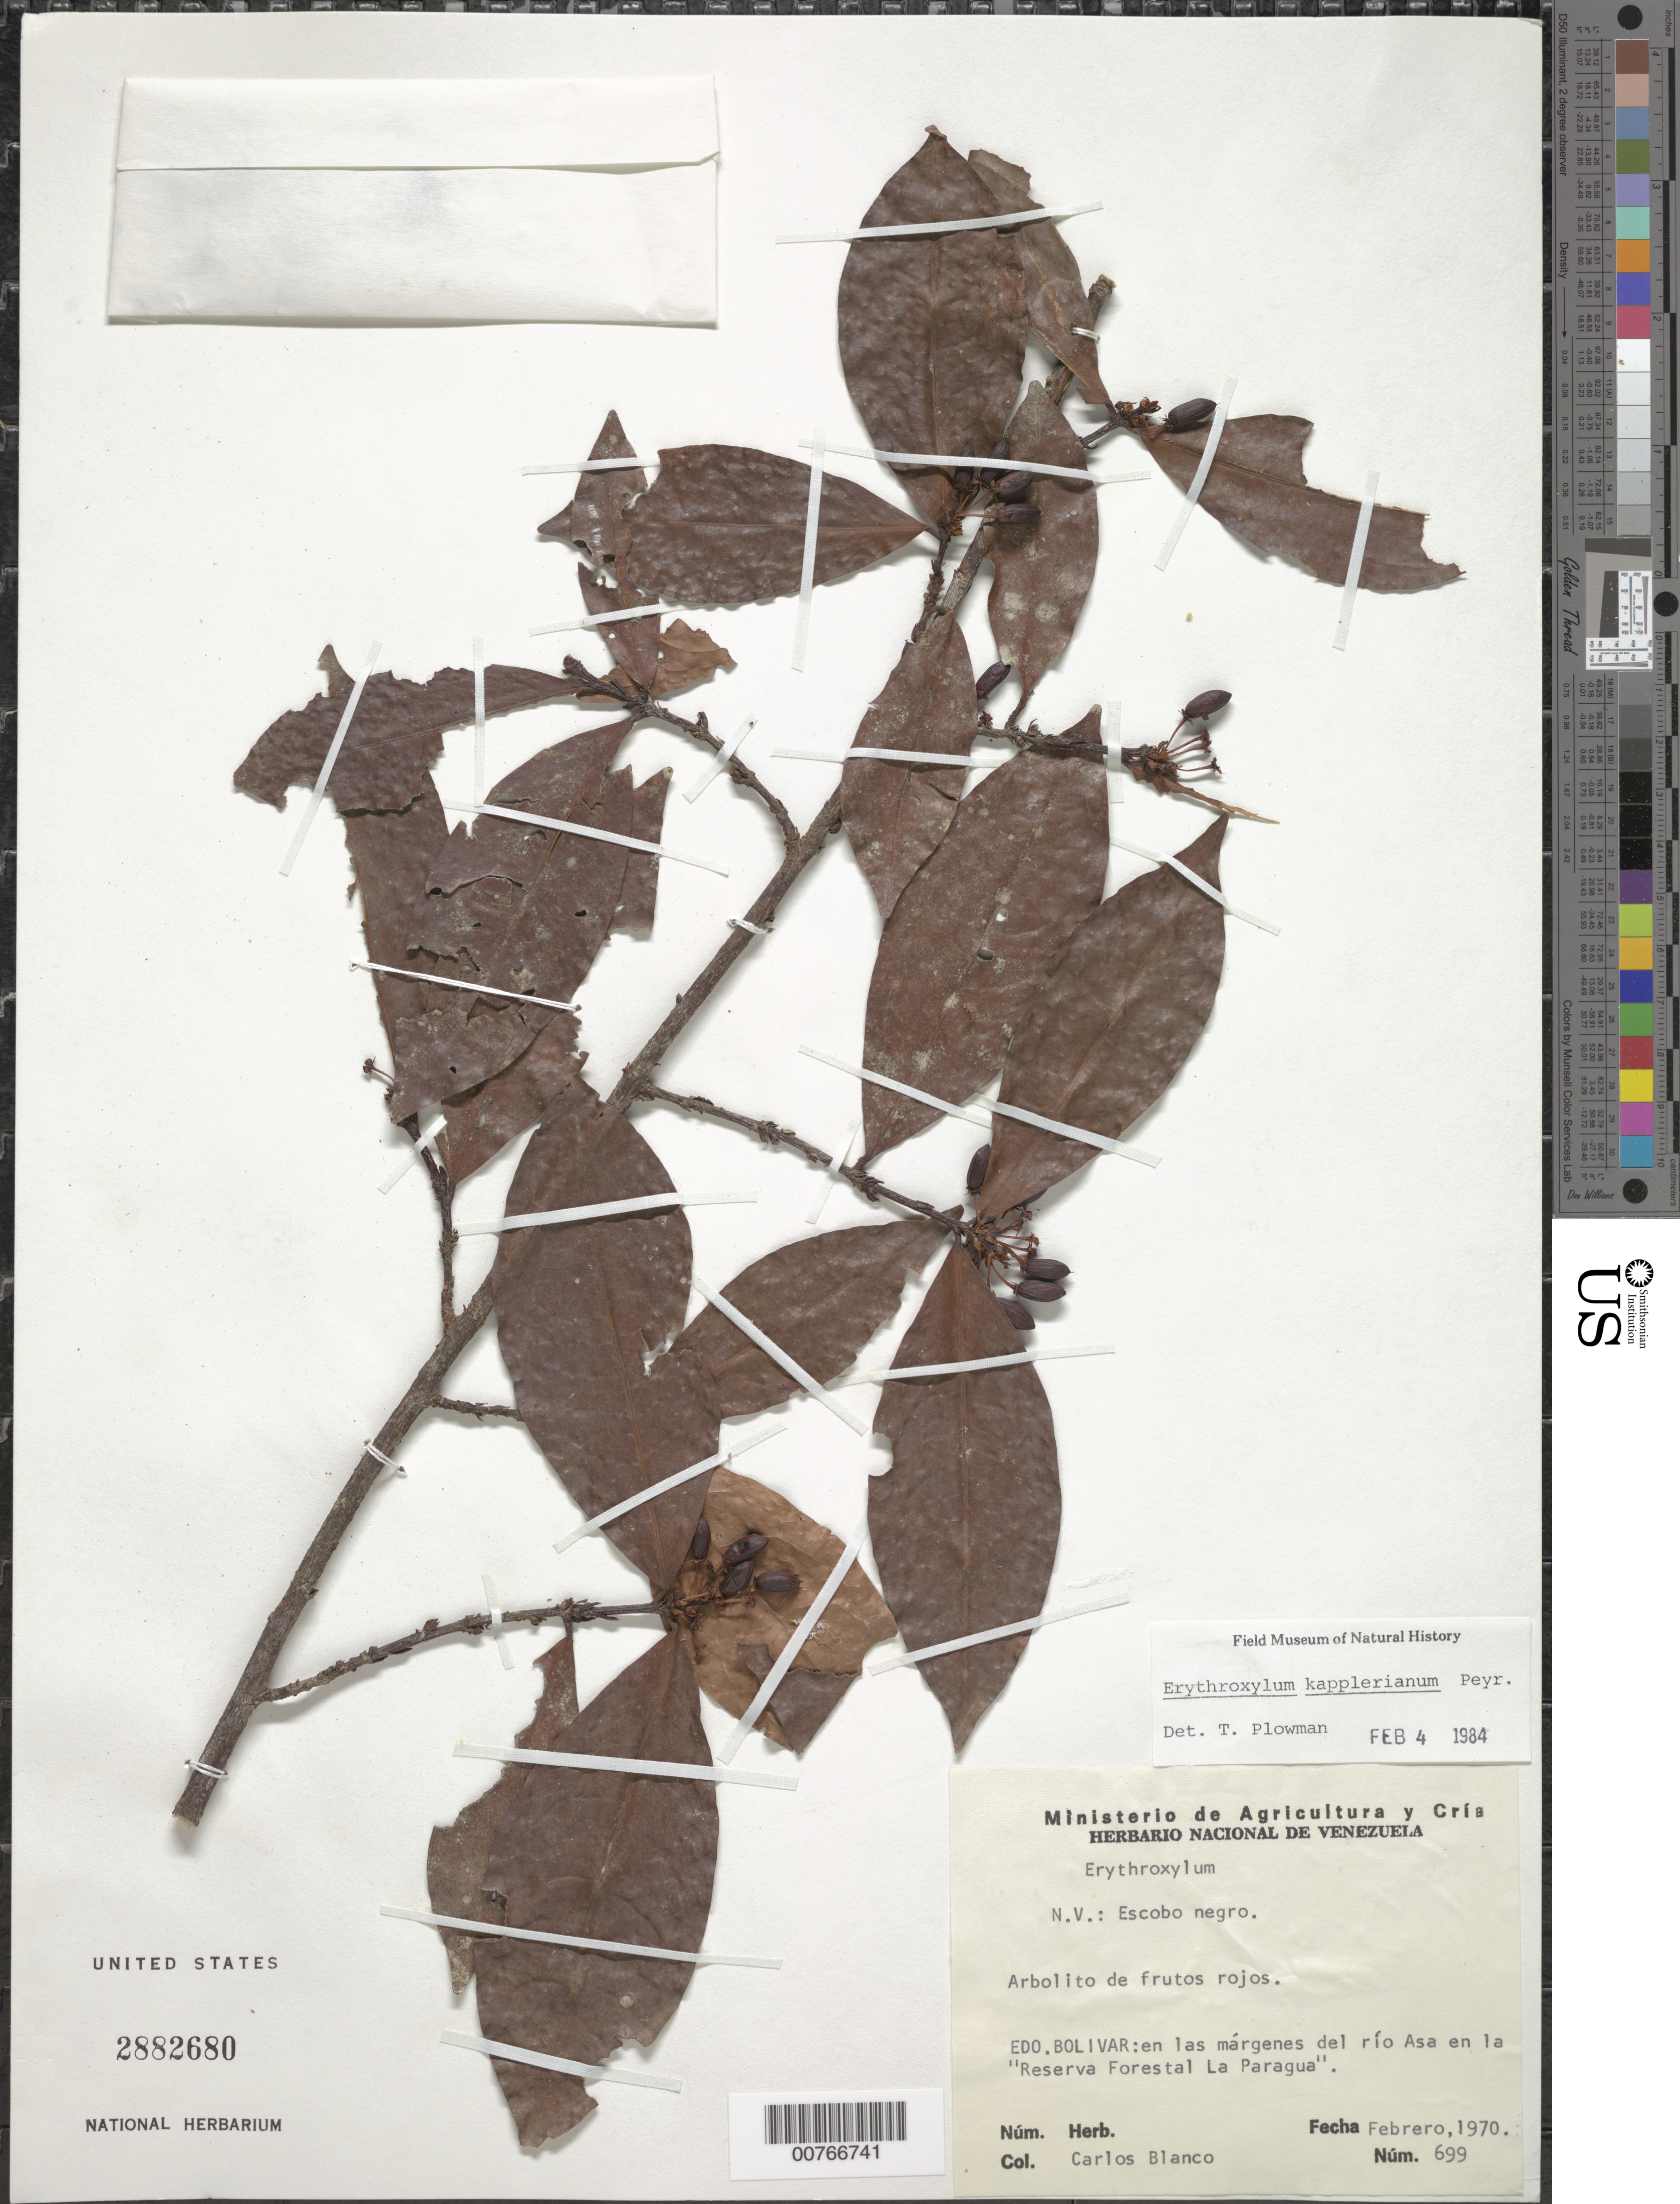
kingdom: Plantae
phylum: Tracheophyta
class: Magnoliopsida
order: Malpighiales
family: Erythroxylaceae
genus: Erythroxylum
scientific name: Erythroxylum kapplerianum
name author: Peyr.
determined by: Plowman, Timothy C.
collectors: C. A. Blanco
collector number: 699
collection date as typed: Feb-70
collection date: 1970-02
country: Venezuela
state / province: Bolívar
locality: Reserva Forestal "La Paragua"; Río Asa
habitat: Along river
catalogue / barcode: US 2882680